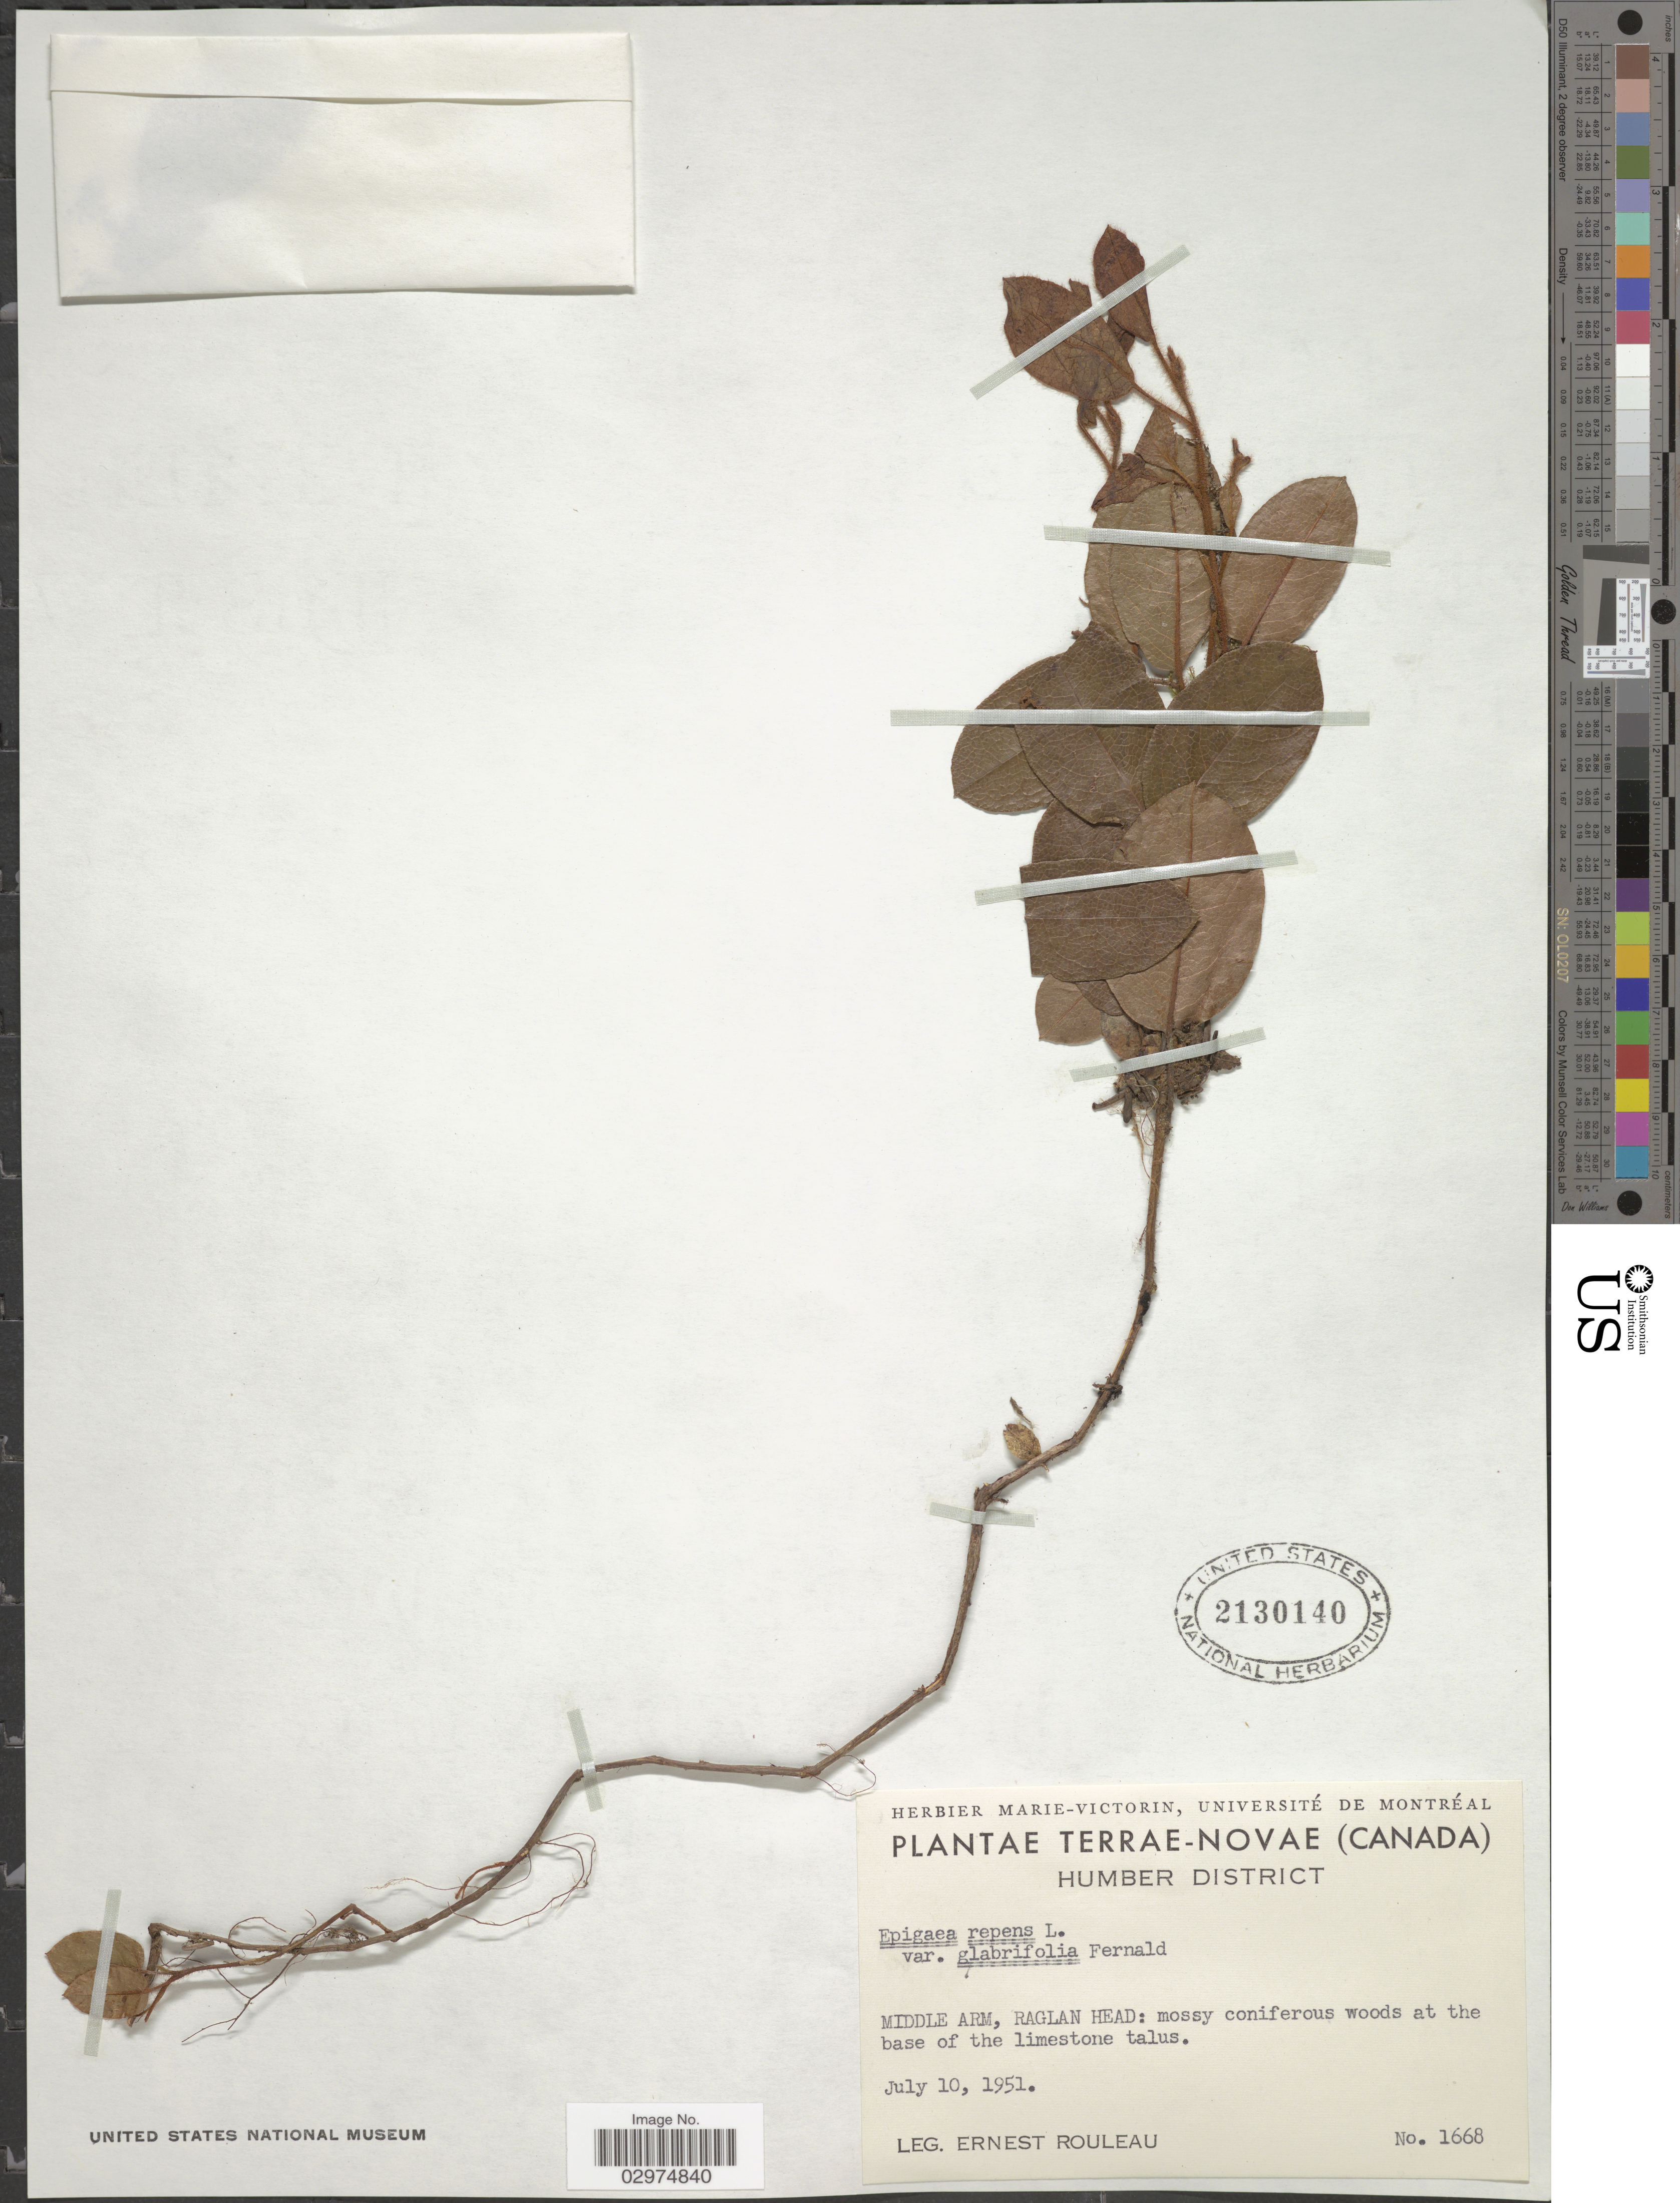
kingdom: Plantae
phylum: Tracheophyta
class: Magnoliopsida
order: Ericales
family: Ericaceae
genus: Epigaea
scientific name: Epigaea repens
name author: L.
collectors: J. Rouleau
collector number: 1668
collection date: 1951-07-10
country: Canada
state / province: Newfoundland and Labrador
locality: Terrae-Novae. Humber District. Middel Arm, Raglan Head: mossy coniferous woods at the base of the limestone talus.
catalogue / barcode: US 2130140